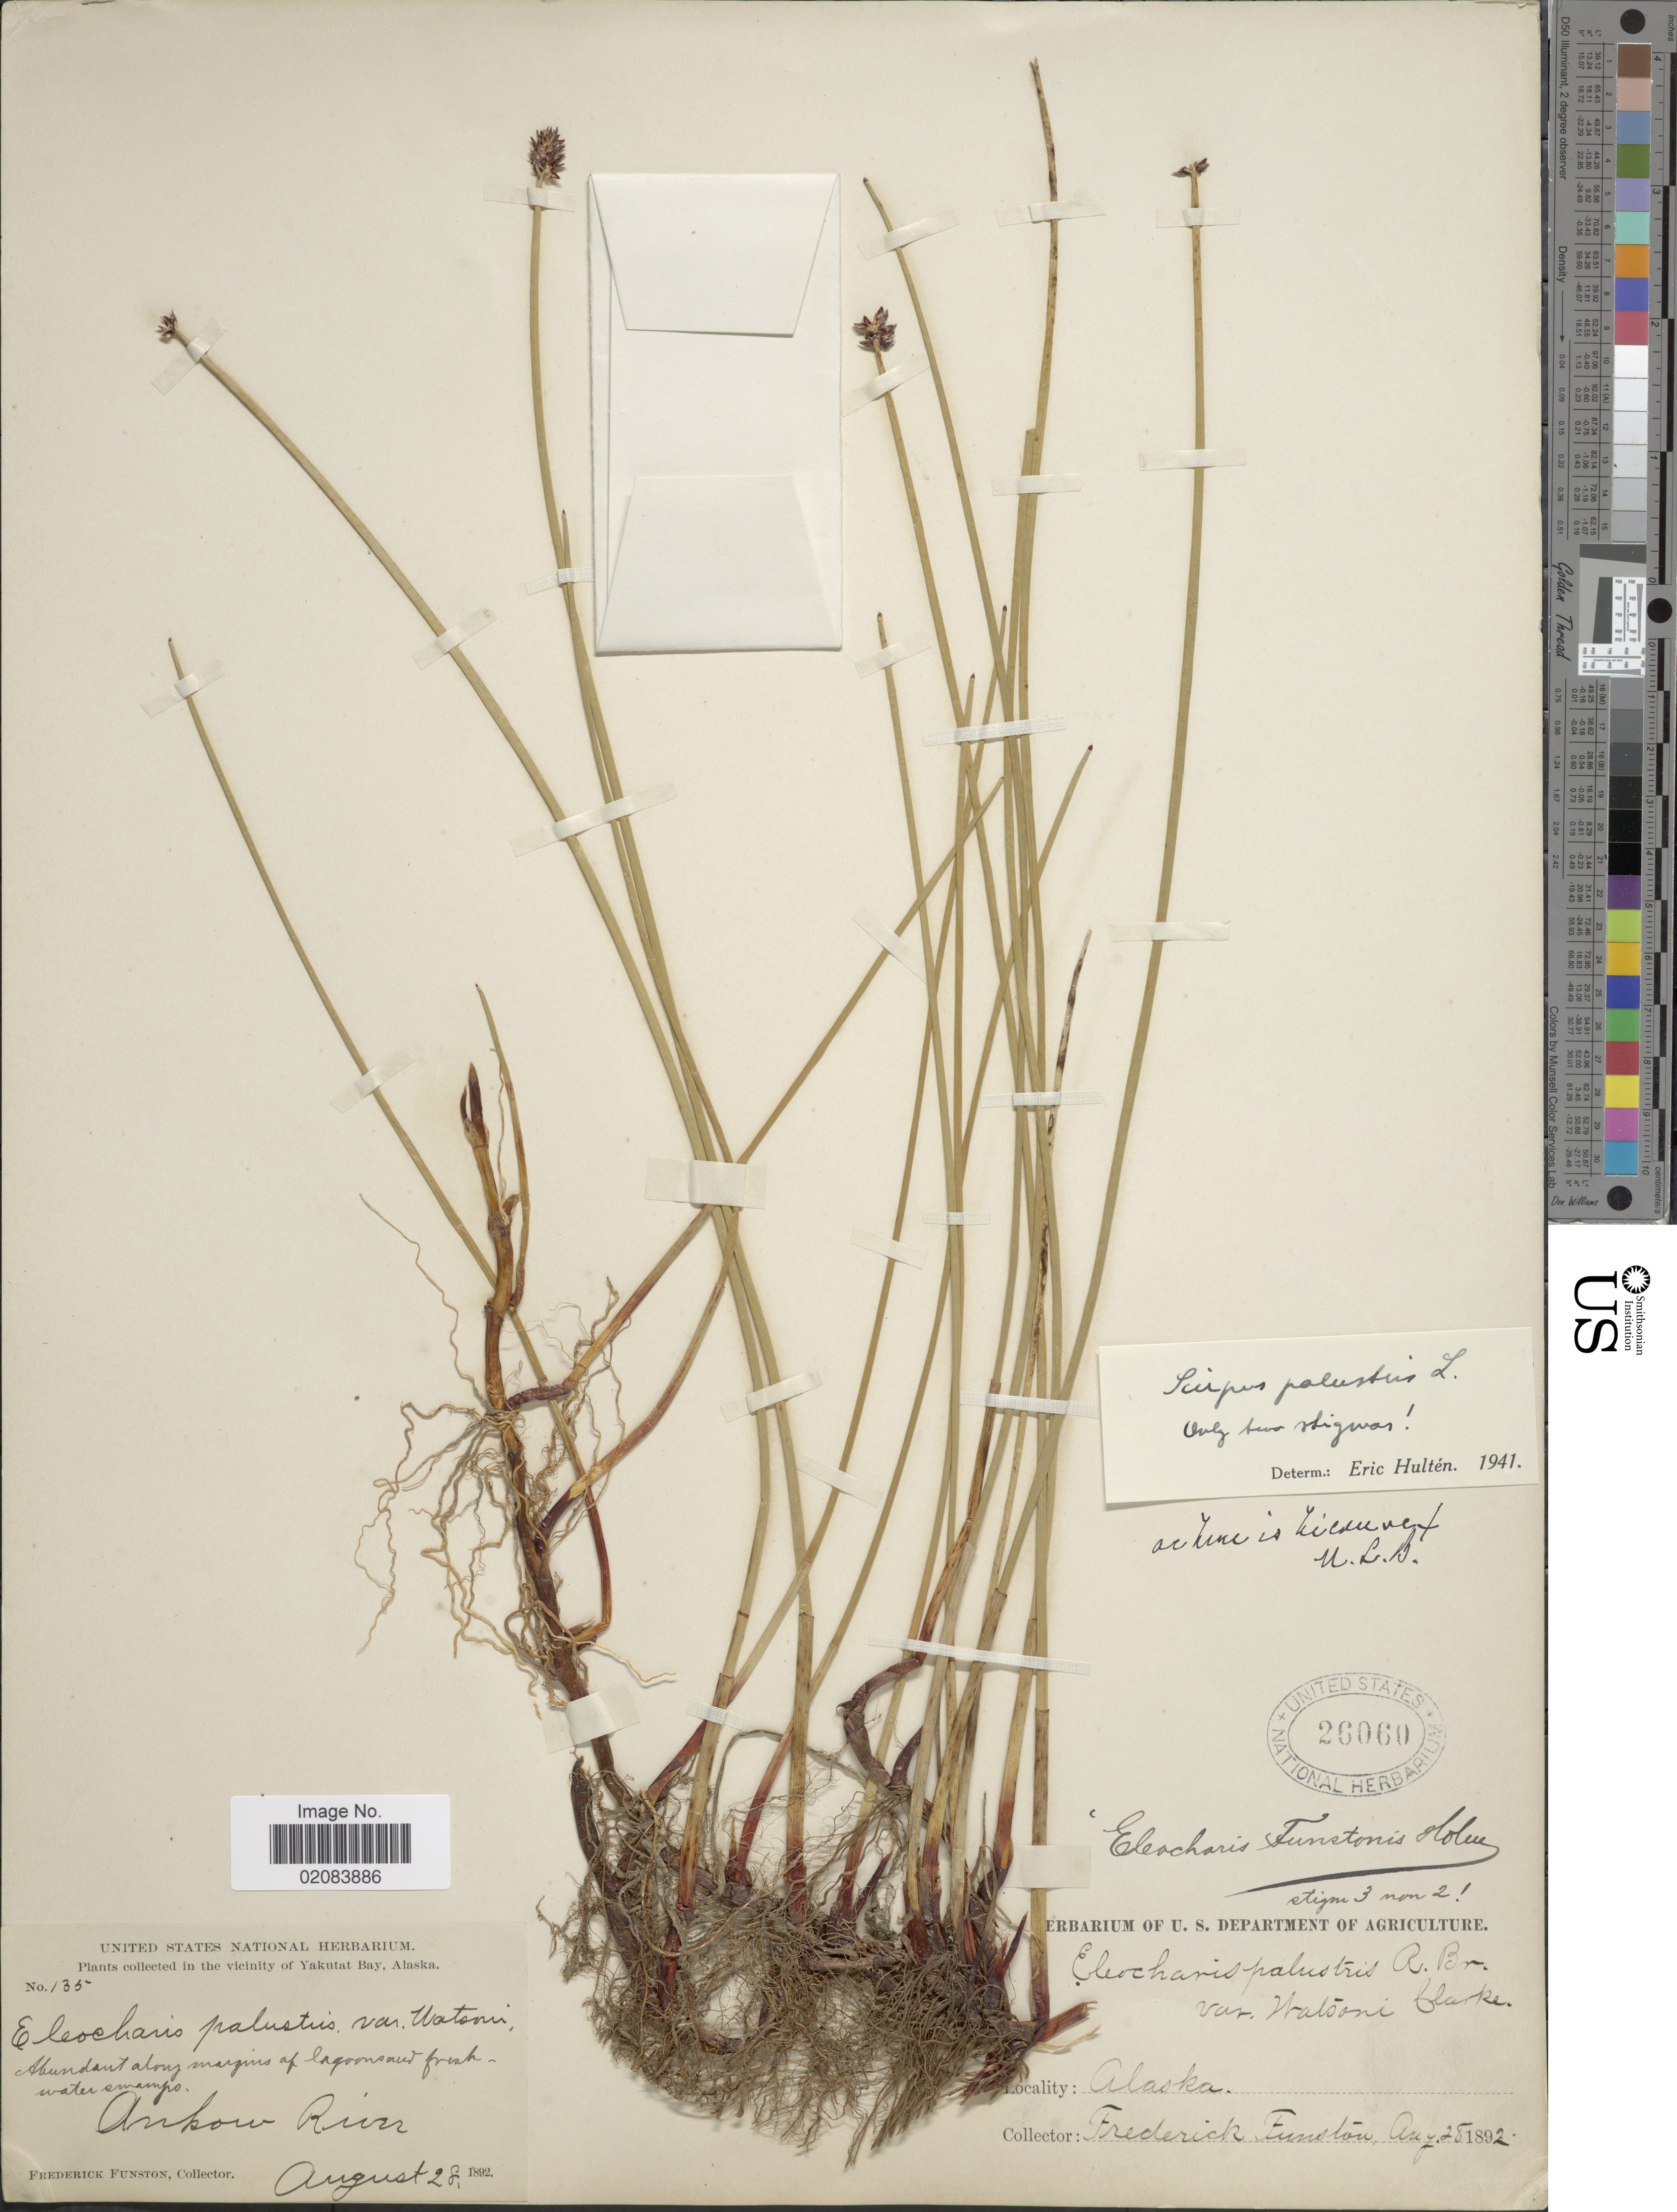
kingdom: Plantae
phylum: Tracheophyta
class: Liliopsida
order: Poales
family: Cyperaceae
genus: Eleocharis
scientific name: Eleocharis palustris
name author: (L.) Roem. & Schult.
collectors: F. Funston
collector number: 135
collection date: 1892-08-28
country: United States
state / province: Alaska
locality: Vicinity of Yakutat Bay. Ankow River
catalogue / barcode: US 26060